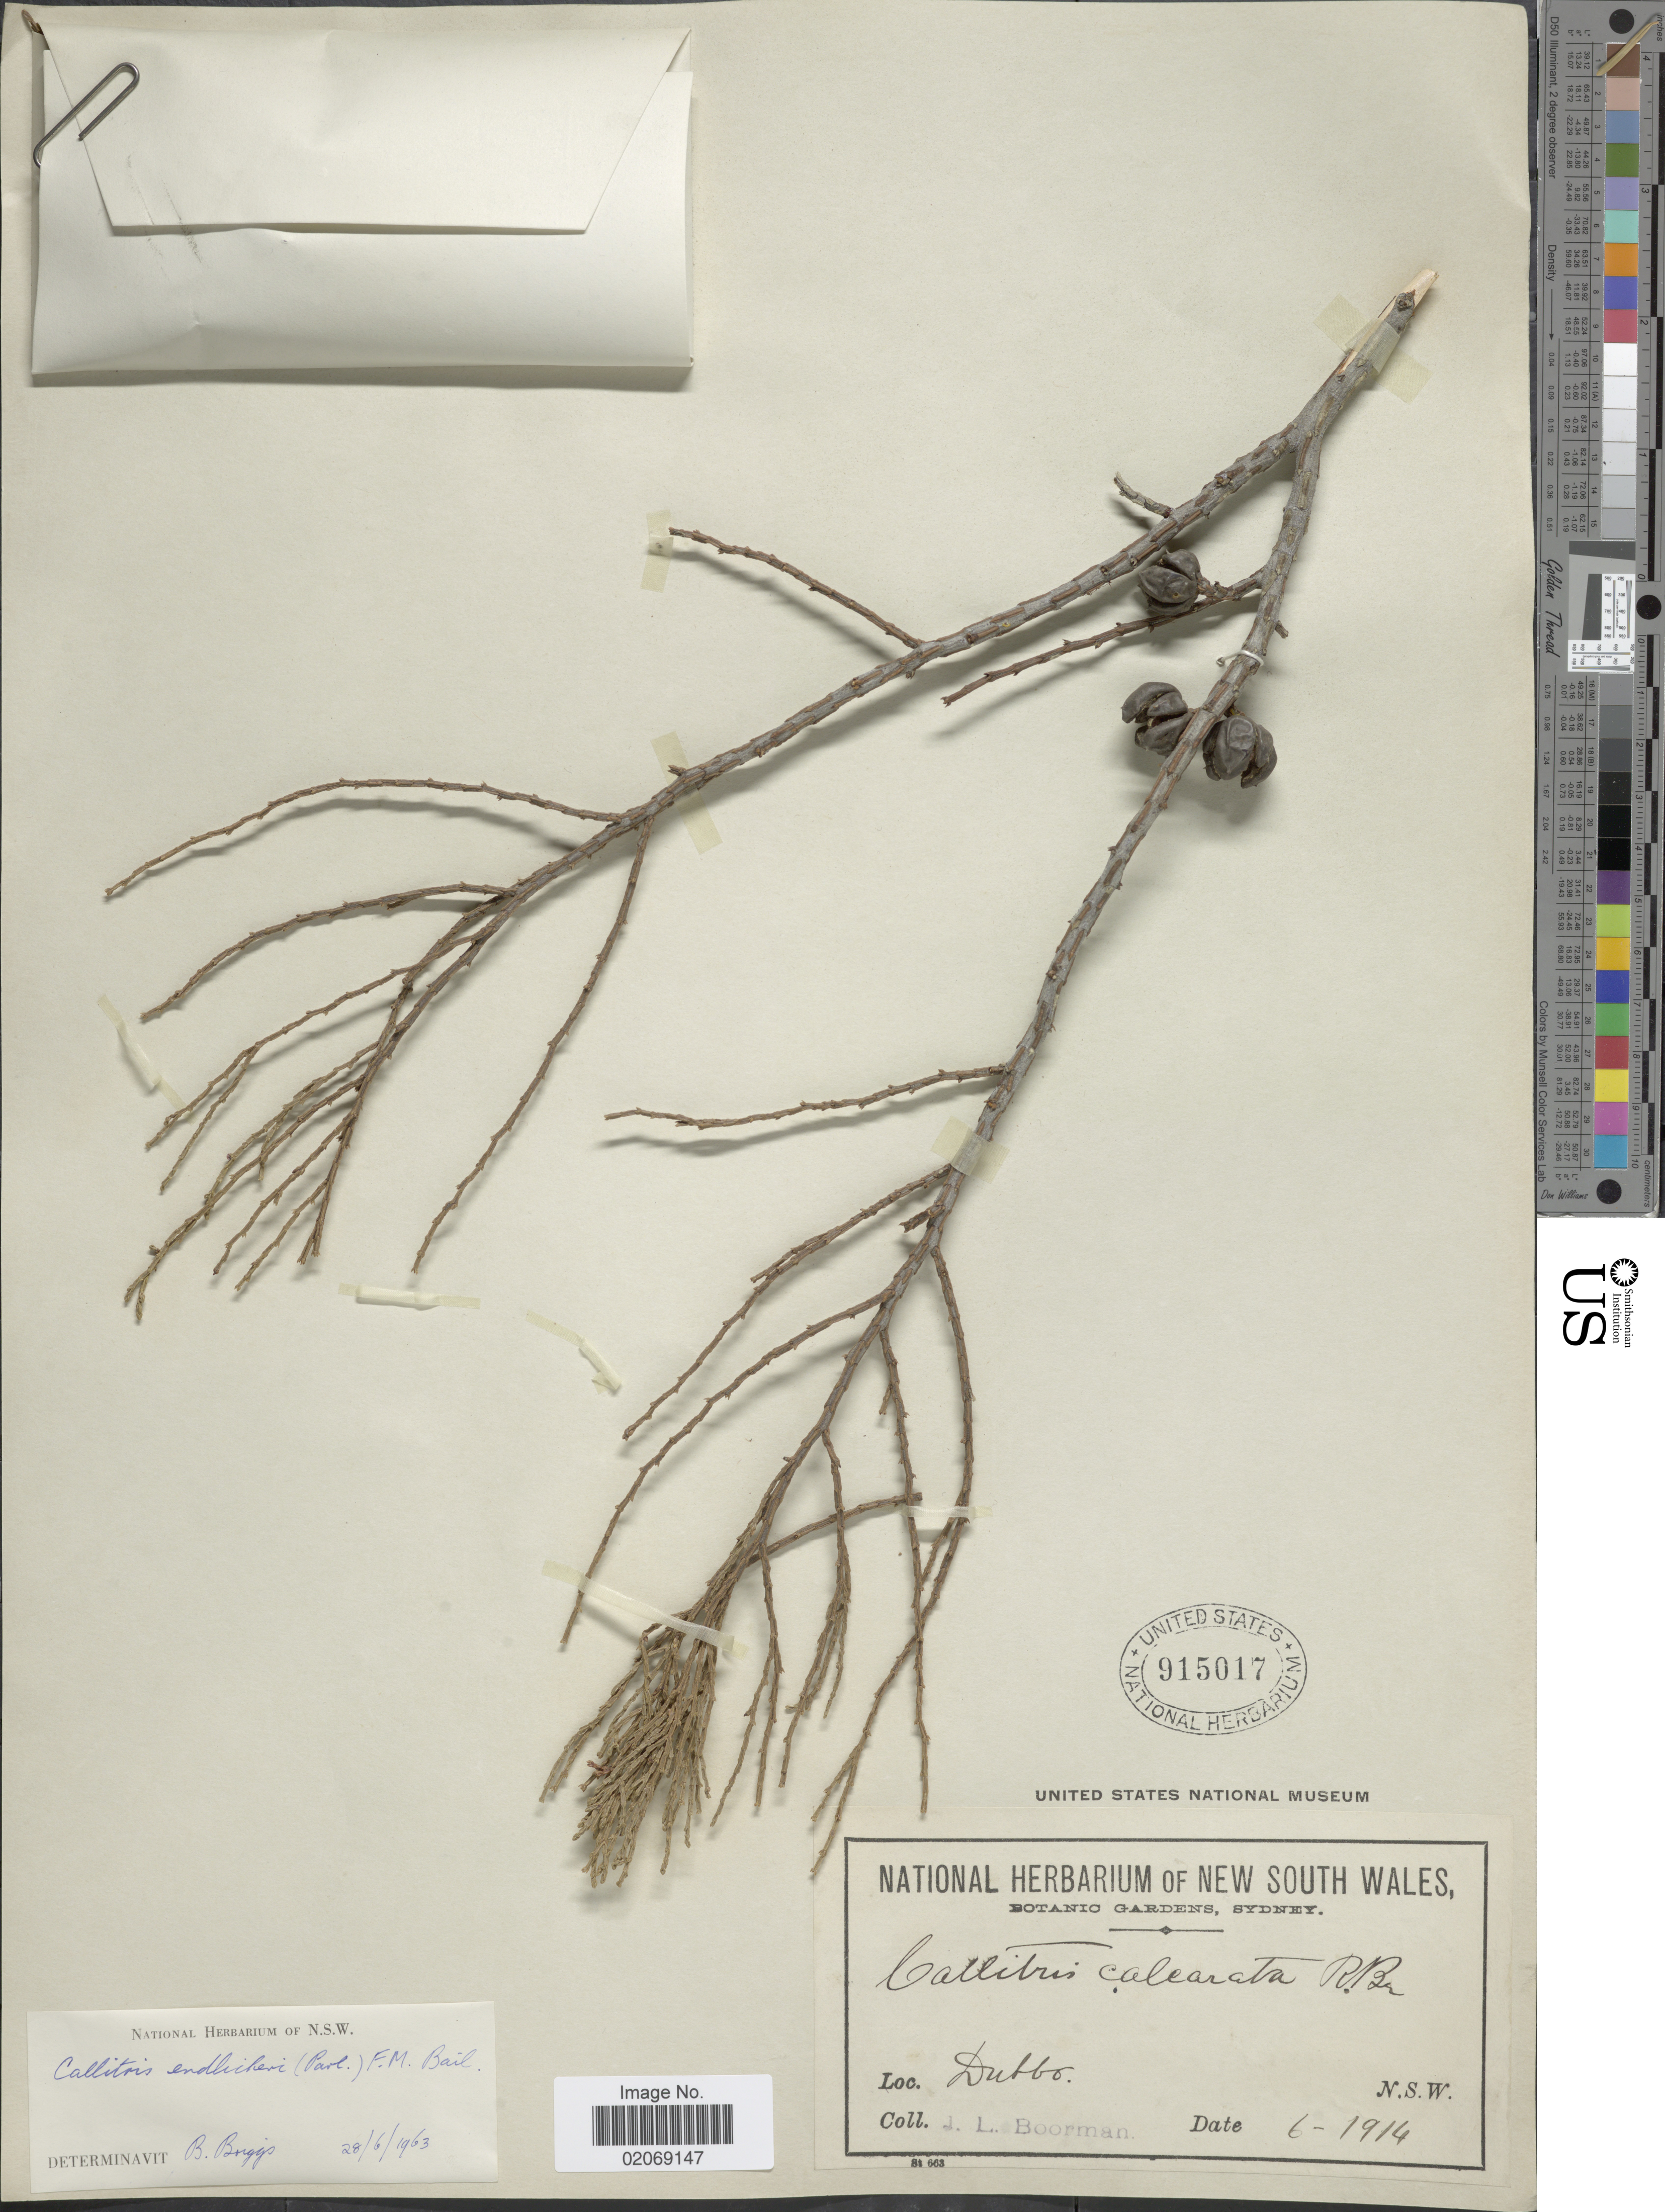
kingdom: Plantae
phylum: Tracheophyta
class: Pinopsida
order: Pinales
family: Cupressaceae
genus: Callitris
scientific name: Callitris endlicheri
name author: (Parl.) F.M. Bailey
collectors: J. Boorman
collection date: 1914-06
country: Australia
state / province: New South Wales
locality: Dubbo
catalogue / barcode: US 915017